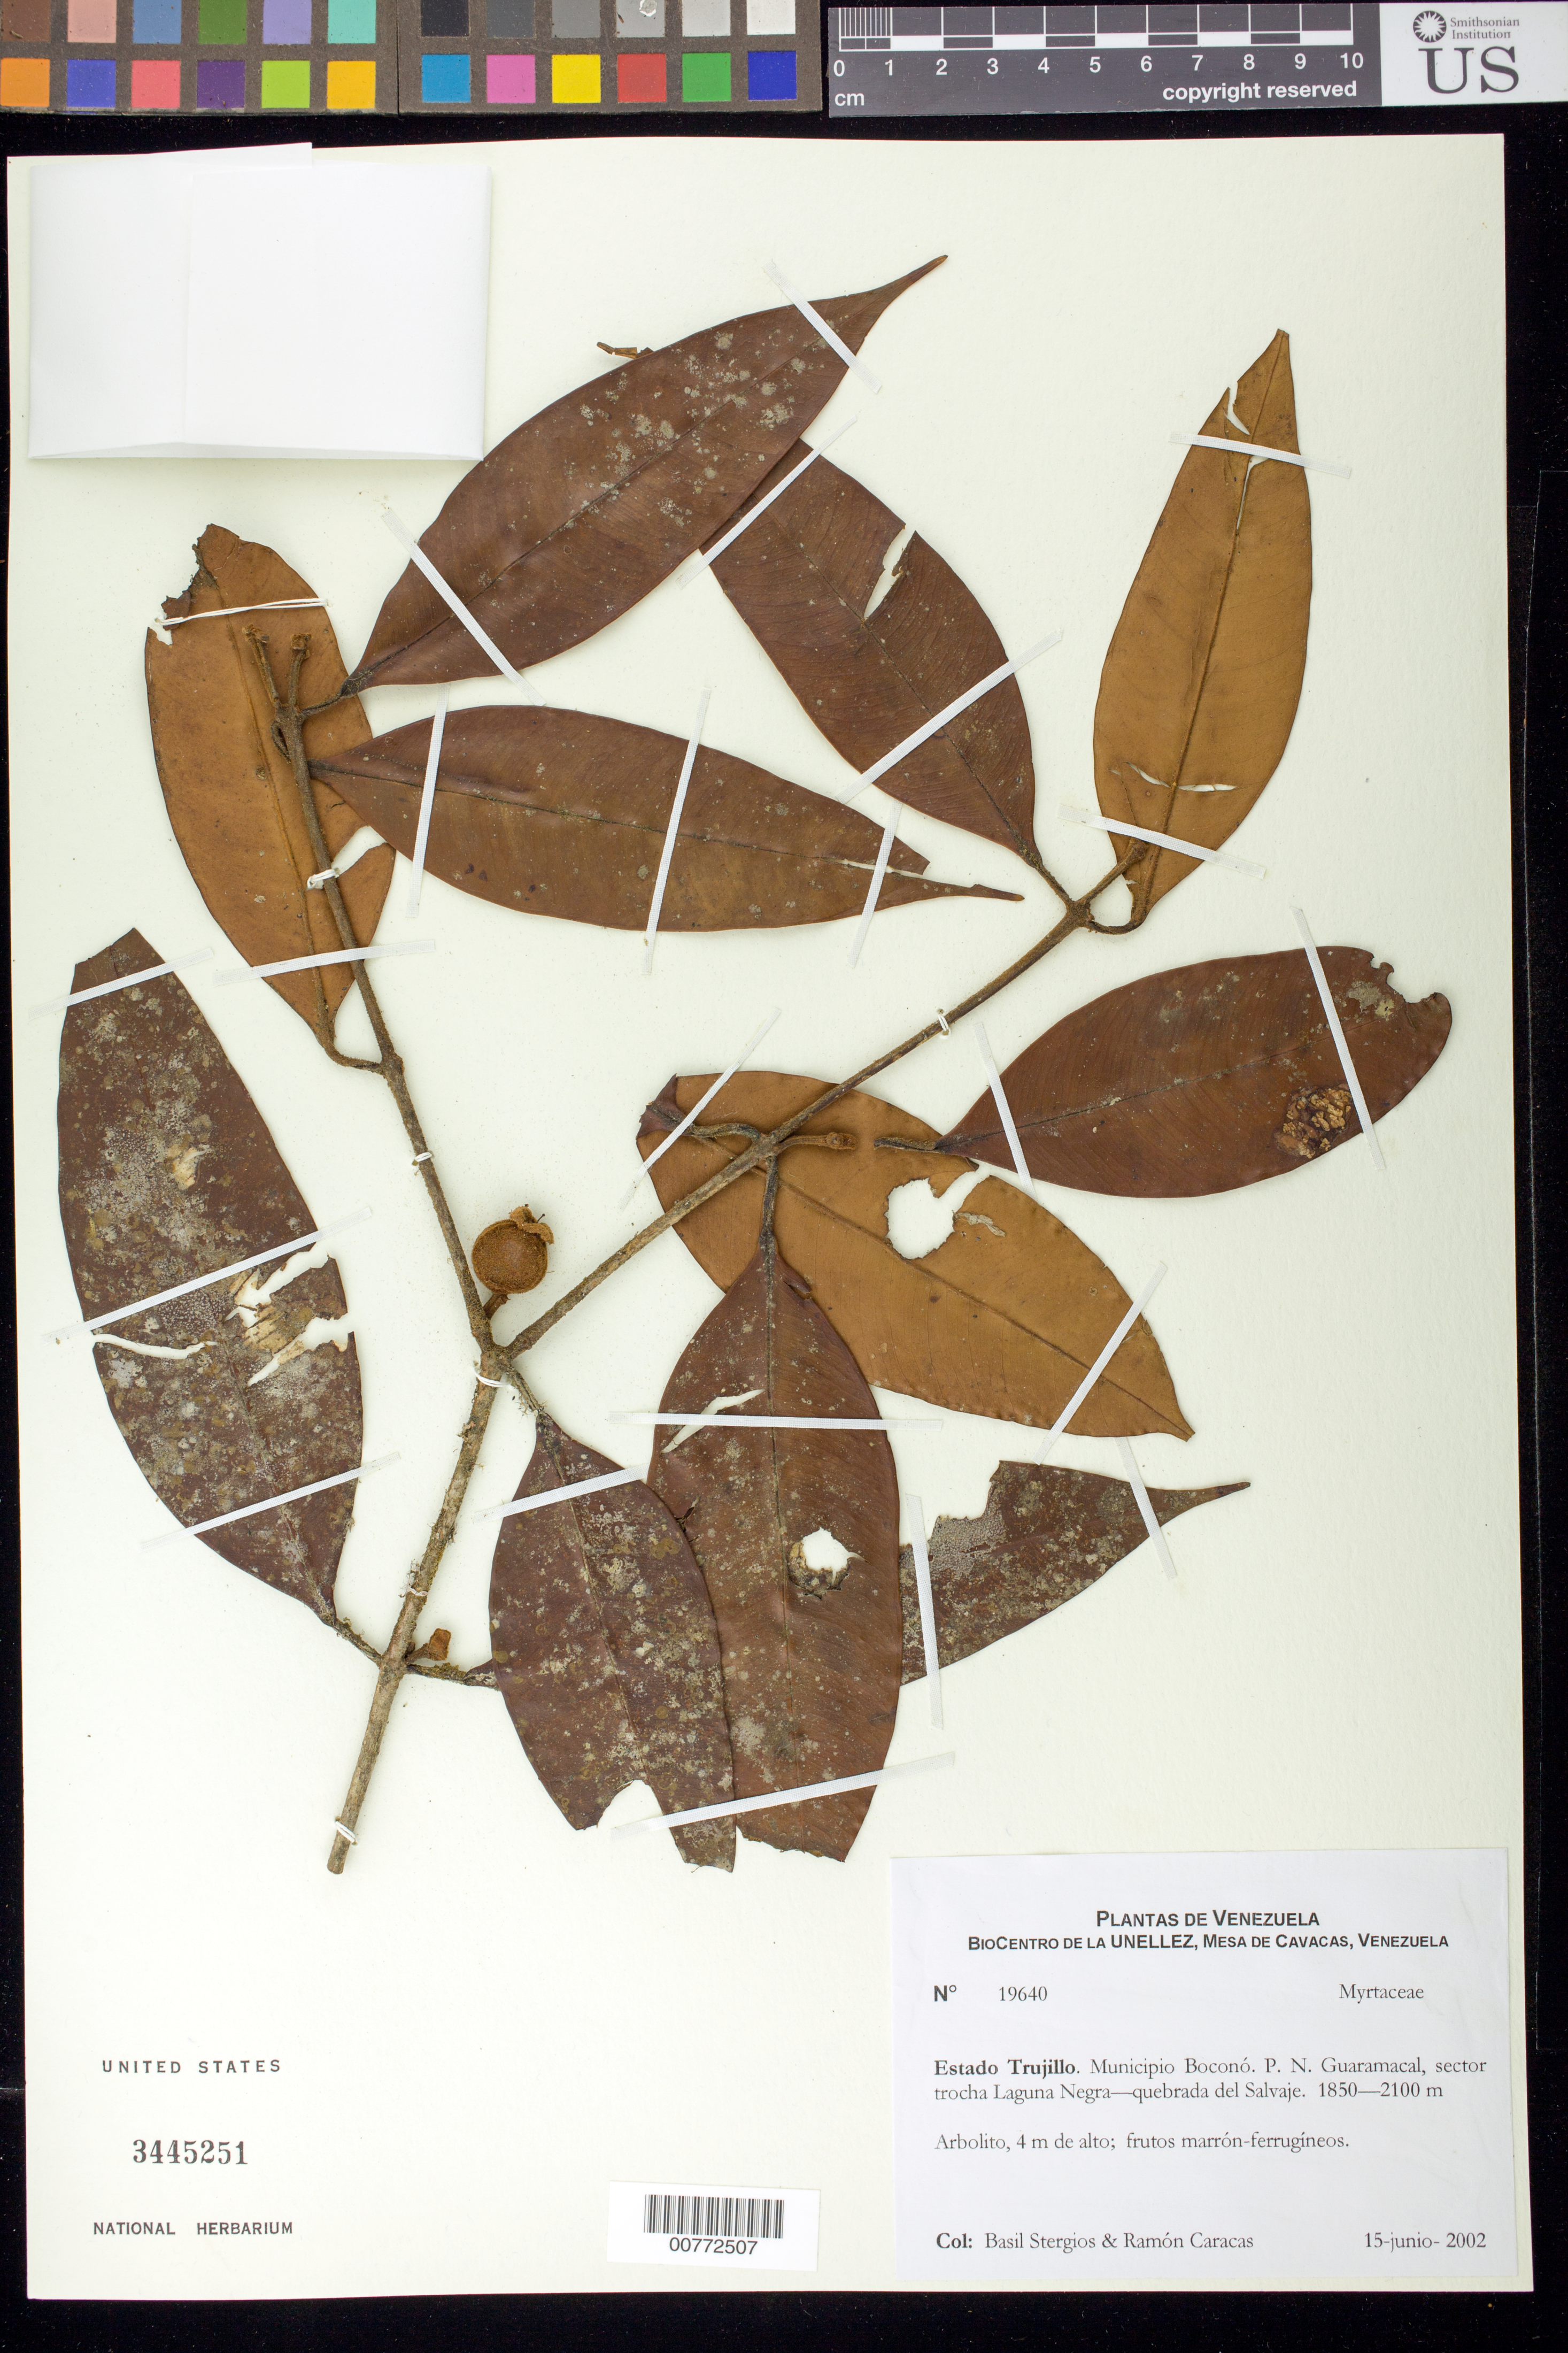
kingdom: Plantae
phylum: Tracheophyta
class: Magnoliopsida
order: Myrtales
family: Myrtaceae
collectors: B. G. Stergios & R. Caracas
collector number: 19640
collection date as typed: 15 Jun 2002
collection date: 2002-06-15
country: Venezuela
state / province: Trujillo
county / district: Boconó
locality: Parque Nacional Guaramacal, sector quebrada del Salvaje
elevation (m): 1850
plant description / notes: PORT, US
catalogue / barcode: US 3445251